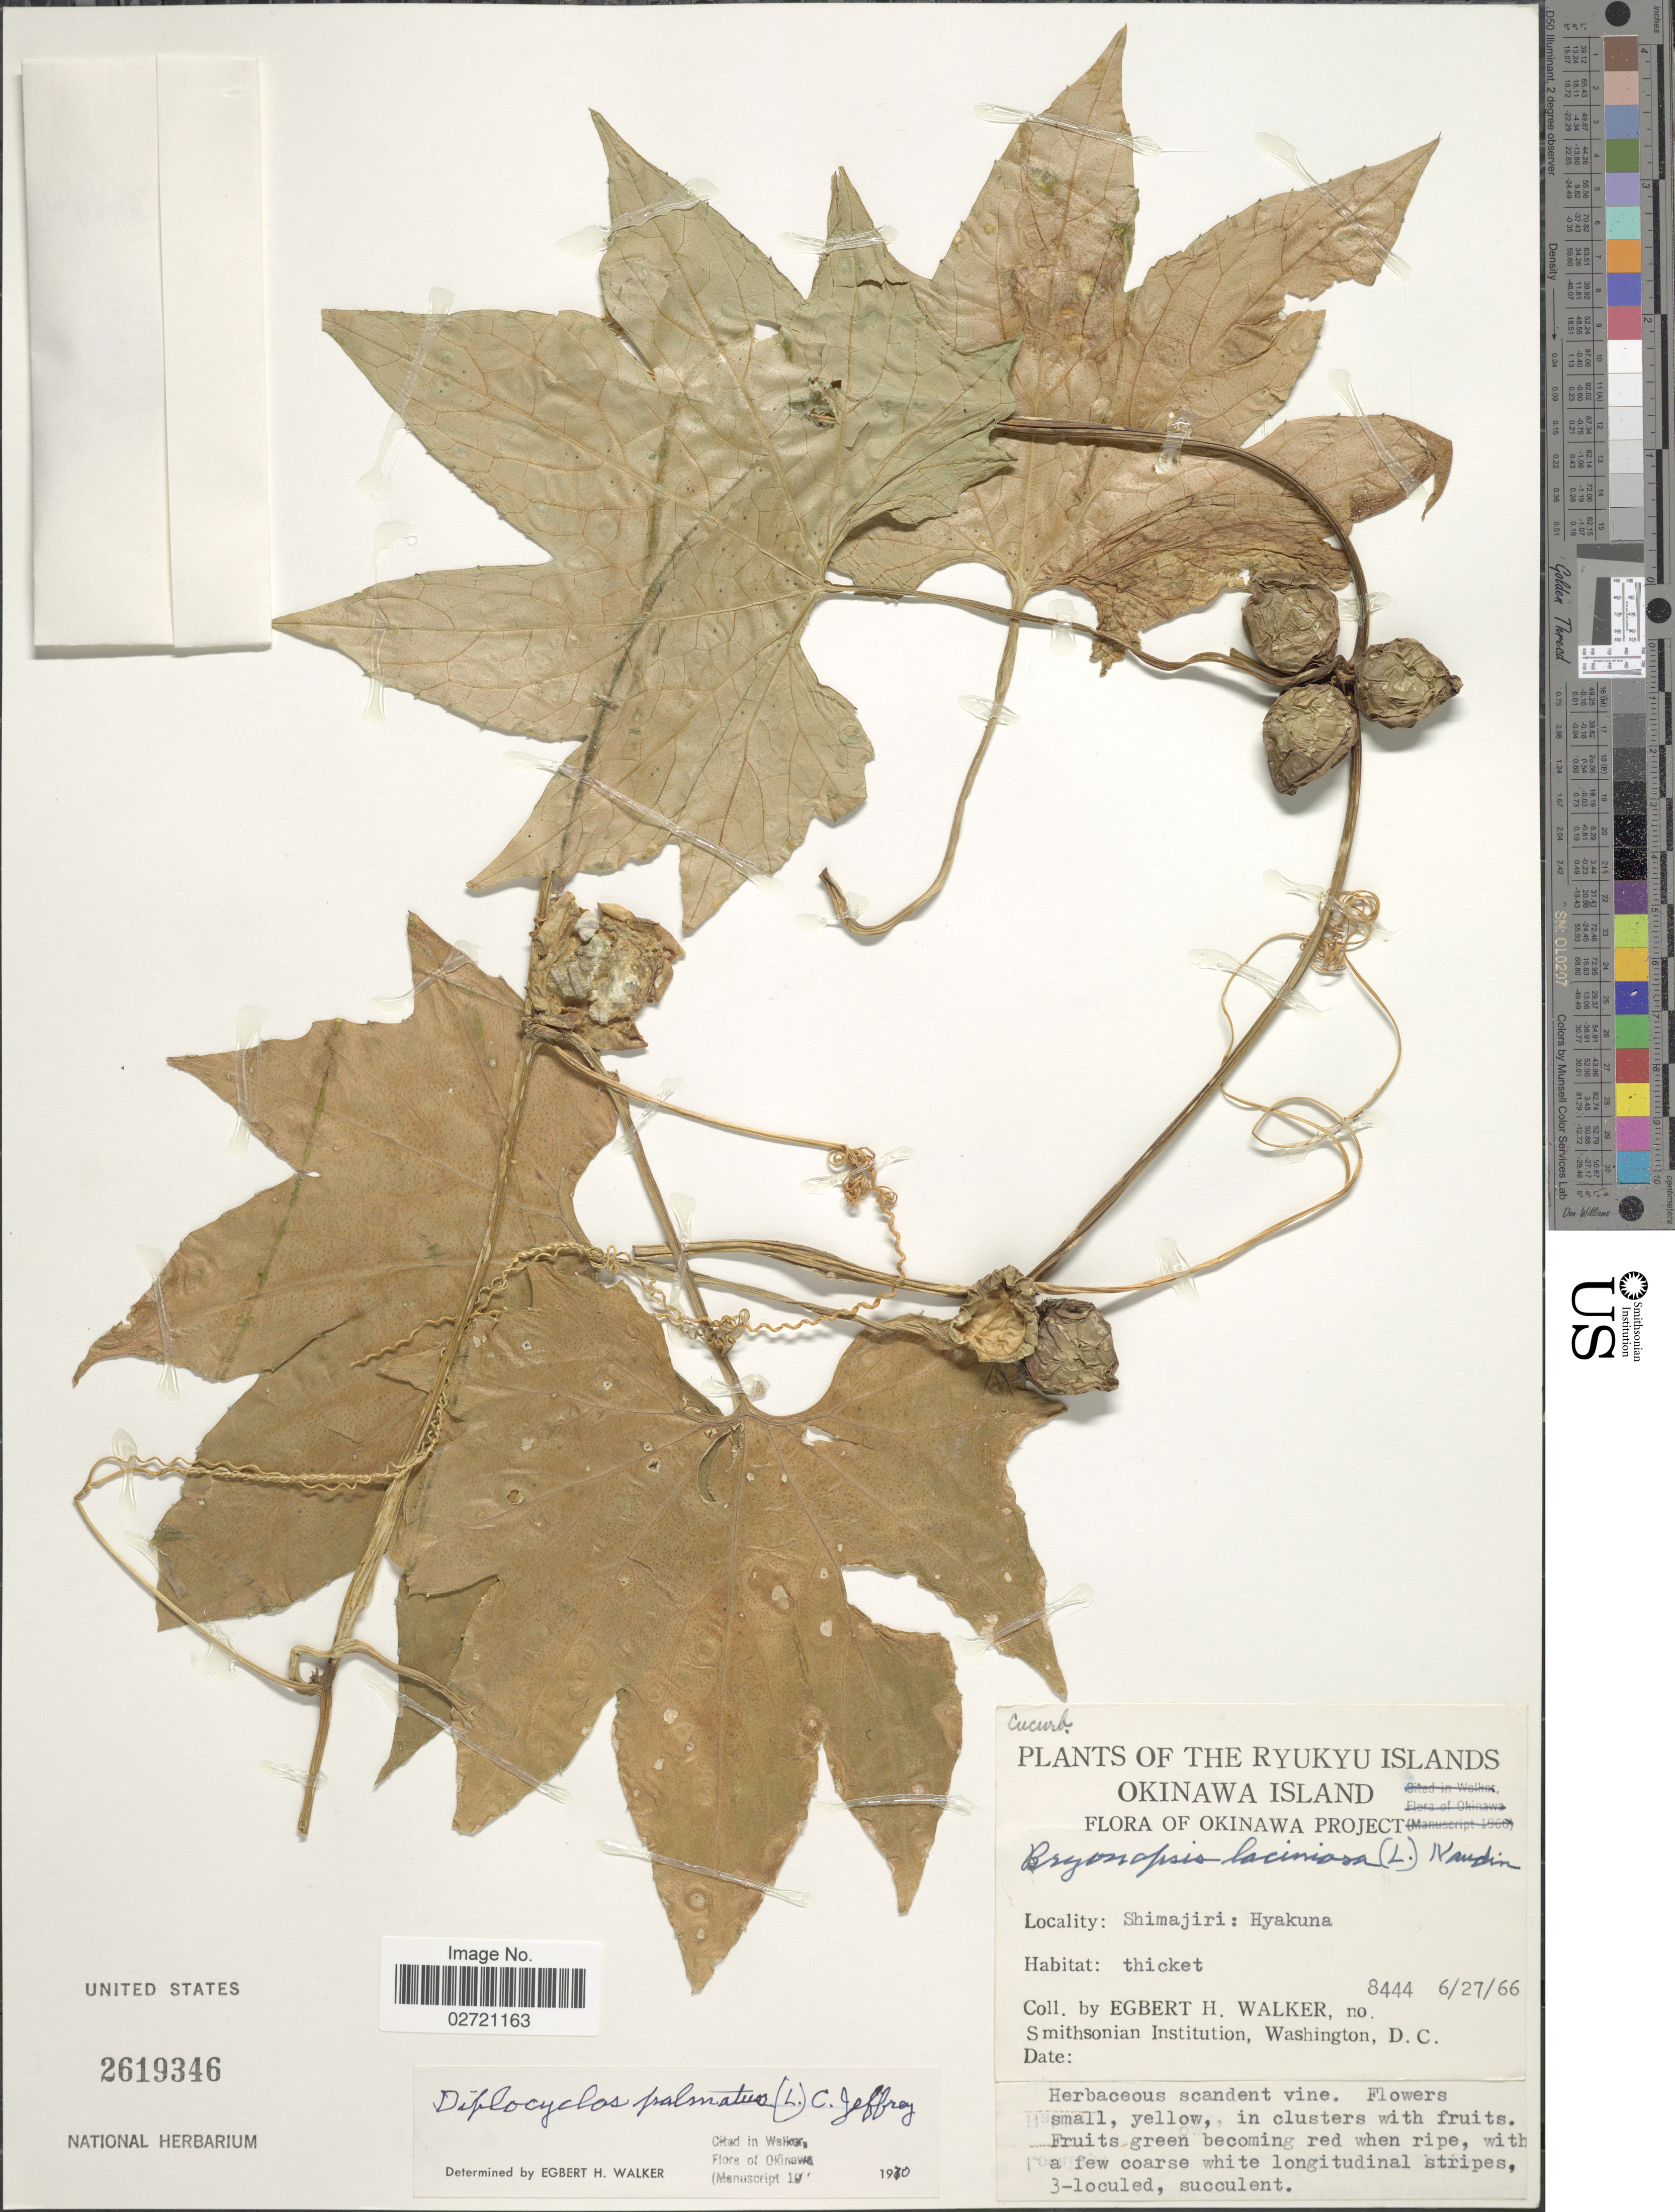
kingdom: Plantae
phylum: Tracheophyta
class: Magnoliopsida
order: Cucurbitales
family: Cucurbitaceae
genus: Diplocyclos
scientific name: Diplocyclos palmatus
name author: (L.) C. Jeffrey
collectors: E. H. Walker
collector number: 8444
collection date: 1966-06-27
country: Japan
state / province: Okinawa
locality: Ryukyu Islands. Shimajiri: Hyakuna.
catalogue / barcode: US 2619346